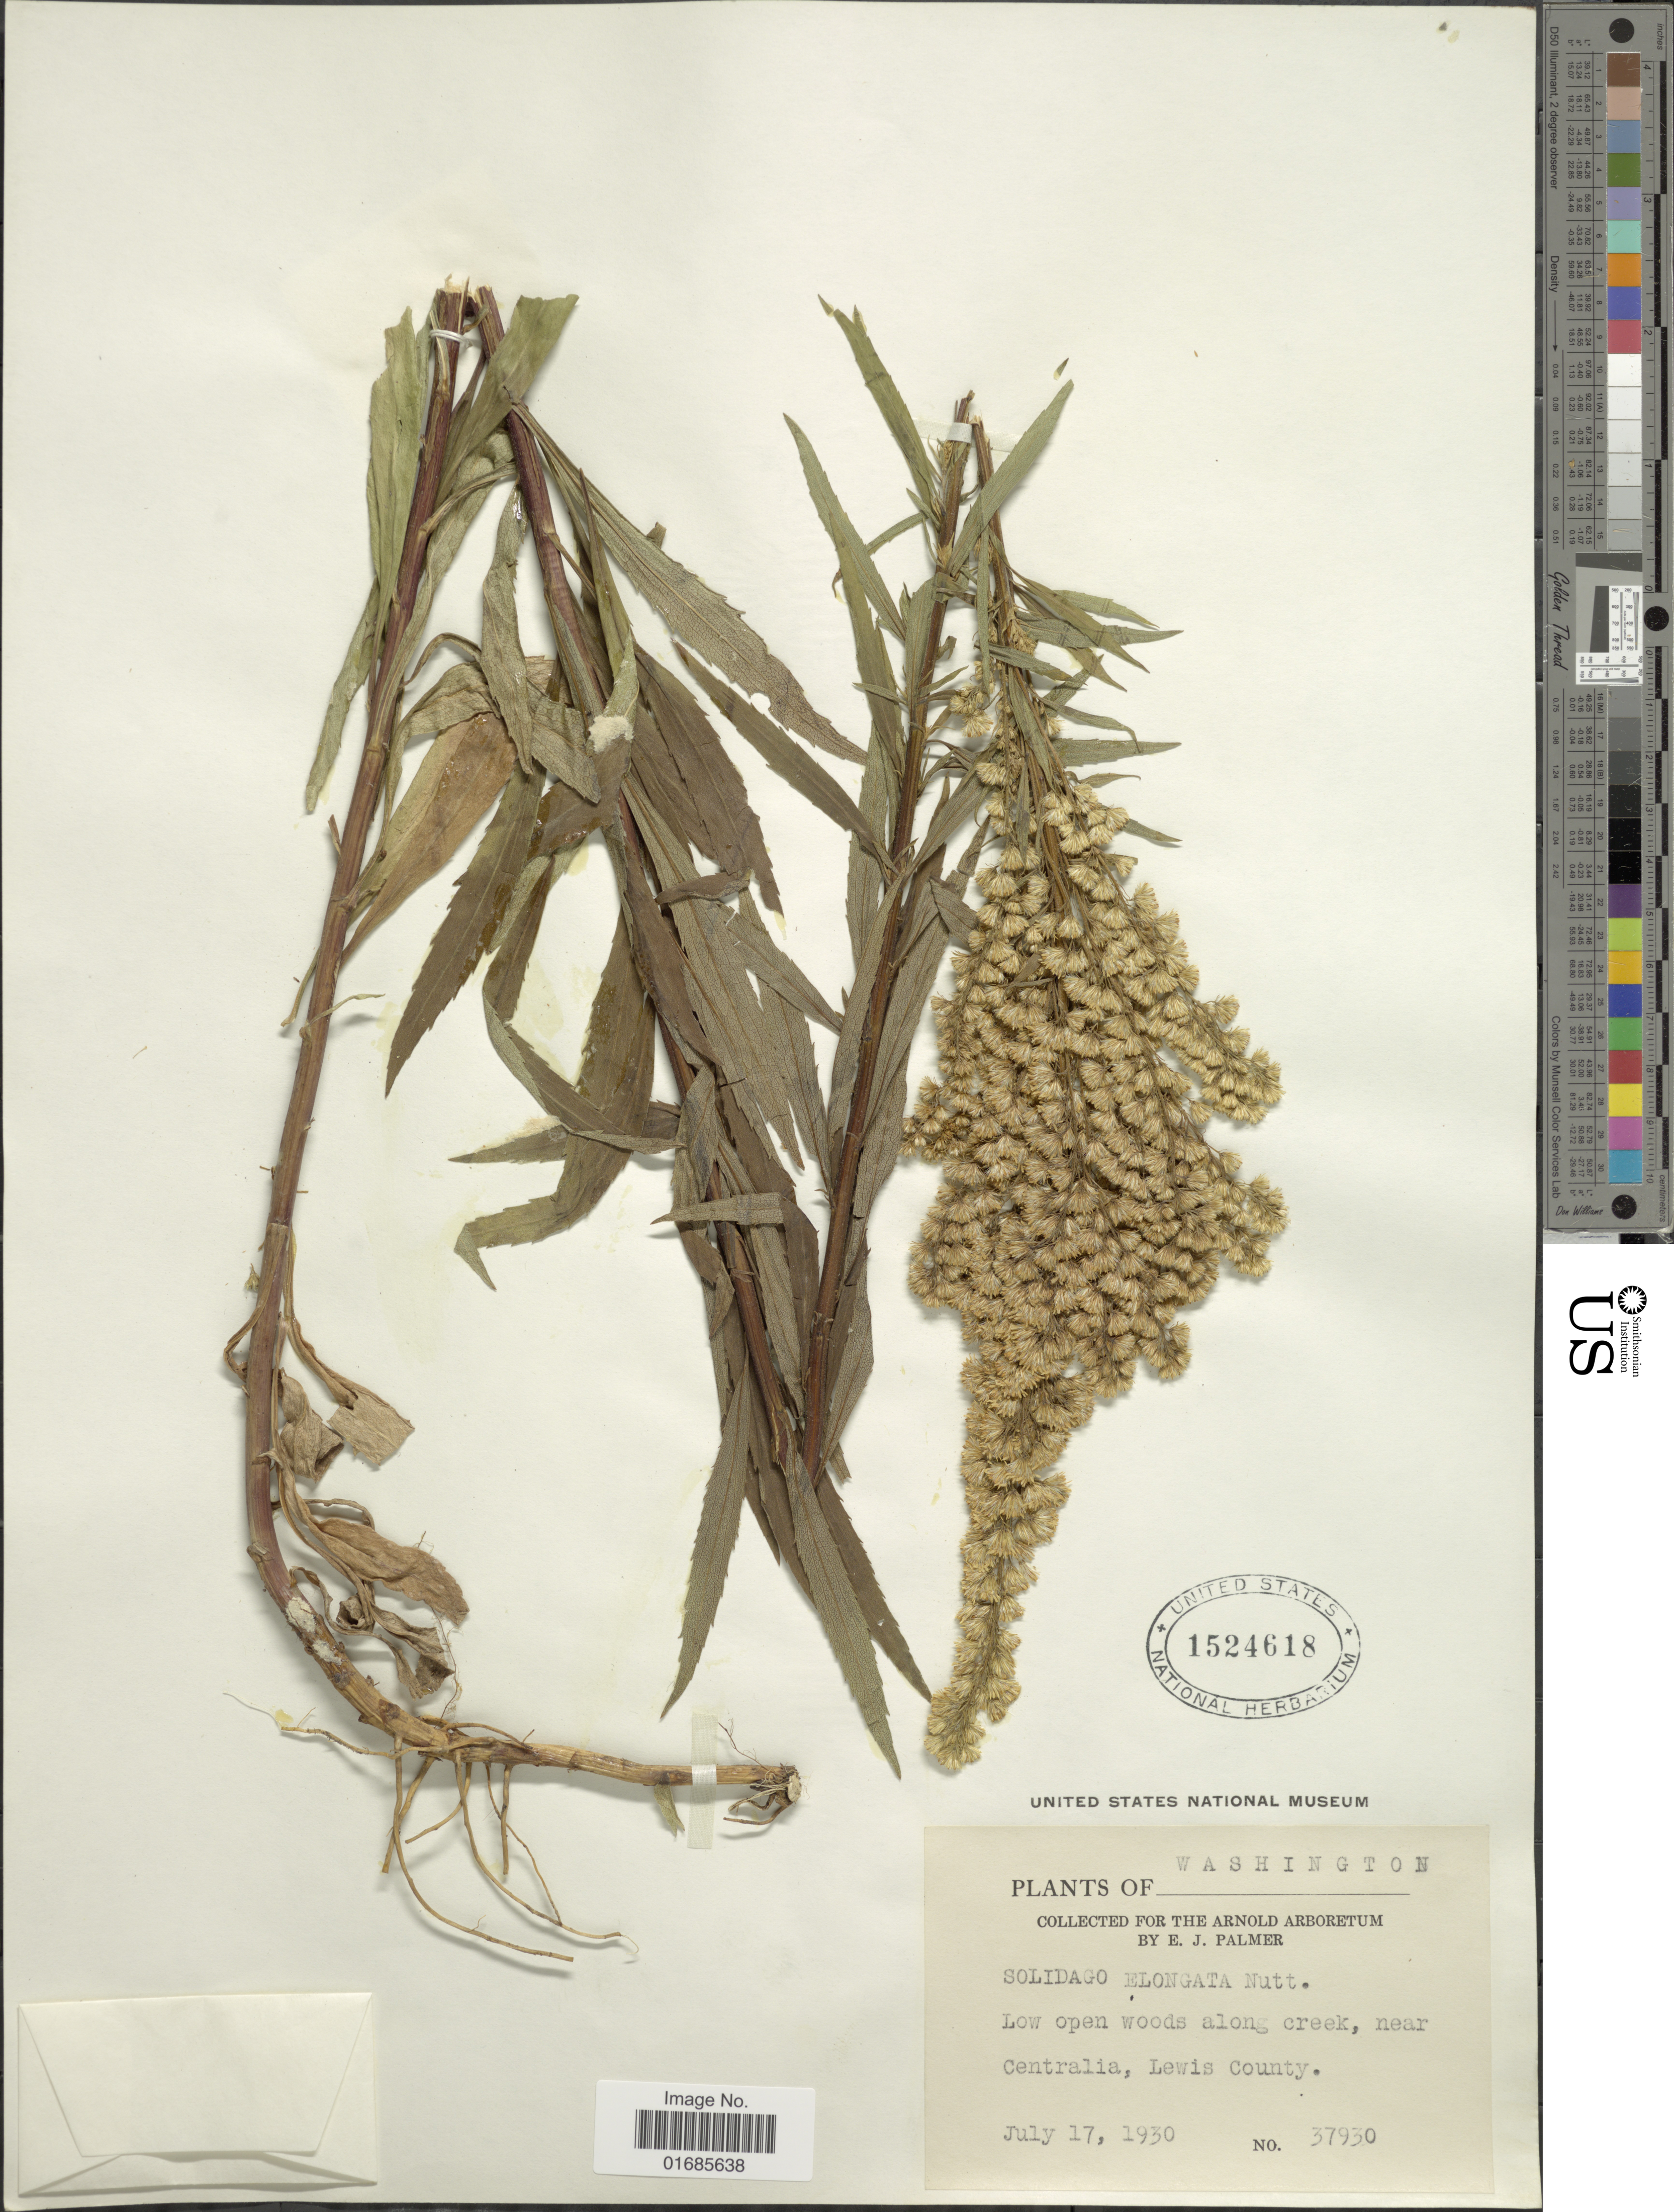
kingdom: Plantae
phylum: Tracheophyta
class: Magnoliopsida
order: Asterales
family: Asteraceae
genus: Solidago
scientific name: Solidago canadensis var. salebrosa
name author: (Piper) M.E. Jones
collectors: E. J. Palmer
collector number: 37930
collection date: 1930-07-17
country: United States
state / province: Washington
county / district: Lewis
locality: Near Centralia, Lewis County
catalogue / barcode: US 1524618